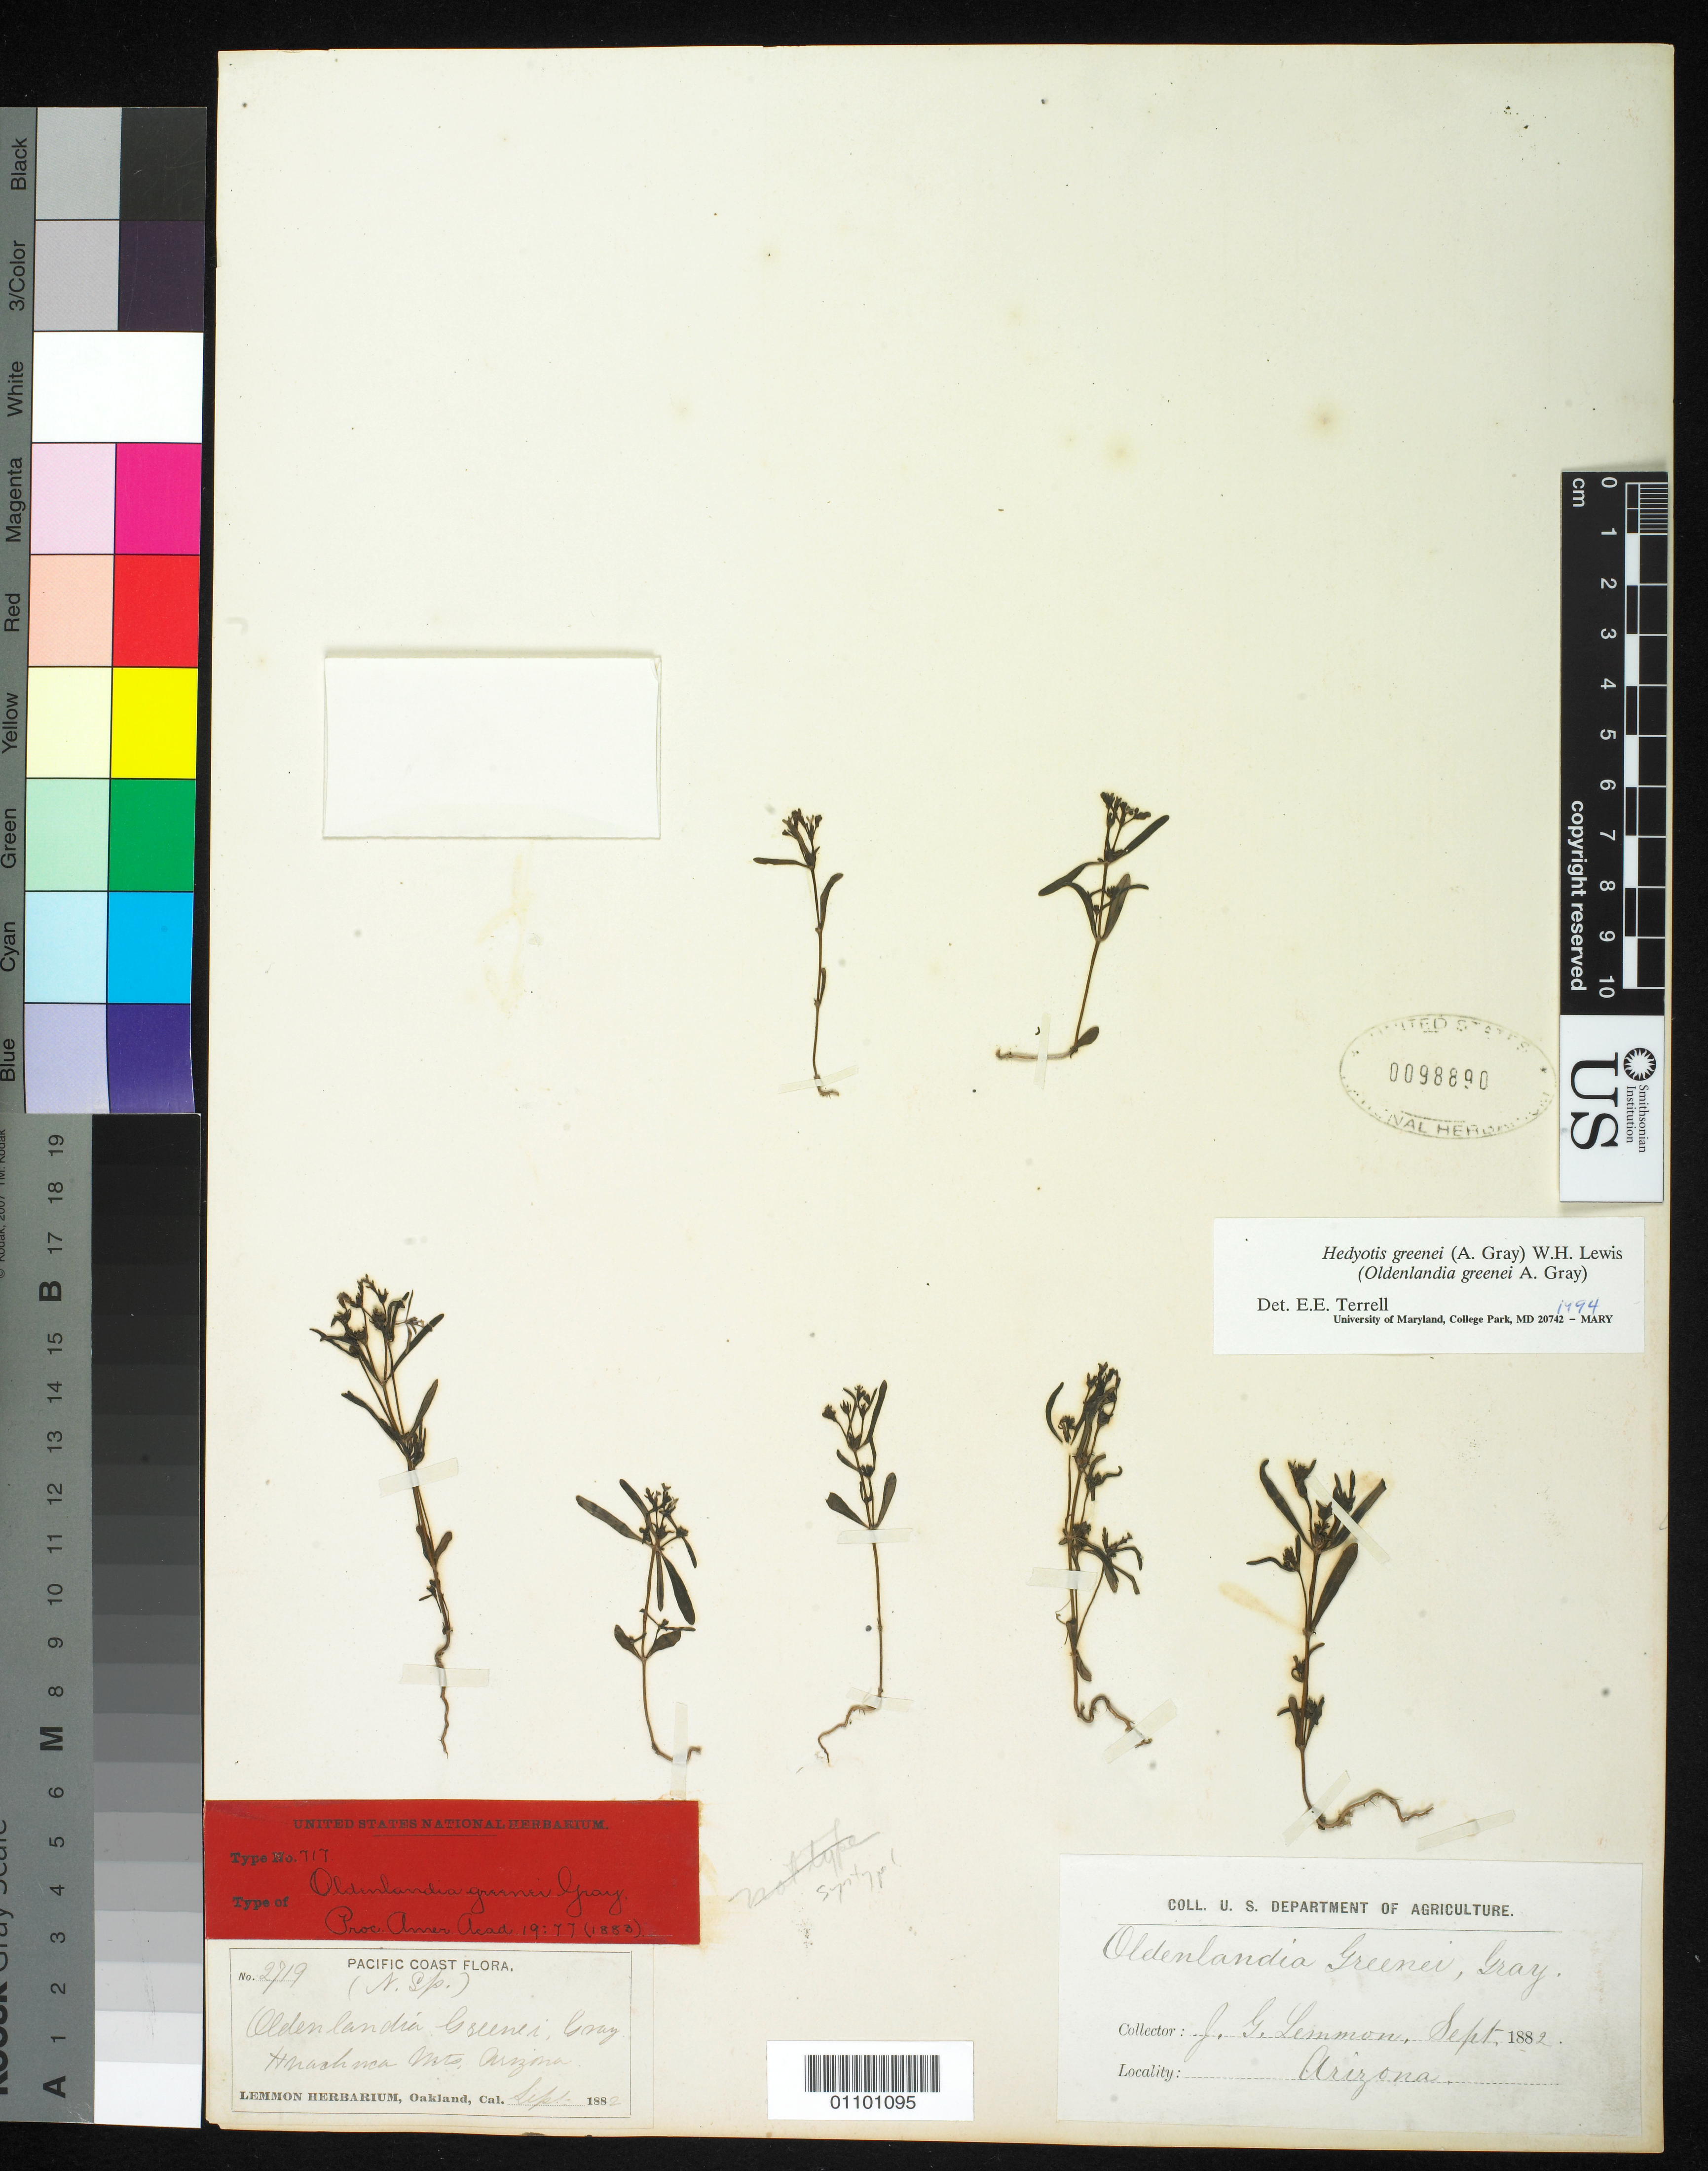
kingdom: Plantae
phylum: Tracheophyta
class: Magnoliopsida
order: Gentianales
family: Rubiaceae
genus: Oldenlandia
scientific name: Oldenlandia greenei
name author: A. Gray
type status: Syntype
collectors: J. G. Lemmon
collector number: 2719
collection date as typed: Sep 1882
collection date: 1882-09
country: United States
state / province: Arizona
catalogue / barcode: US 98890